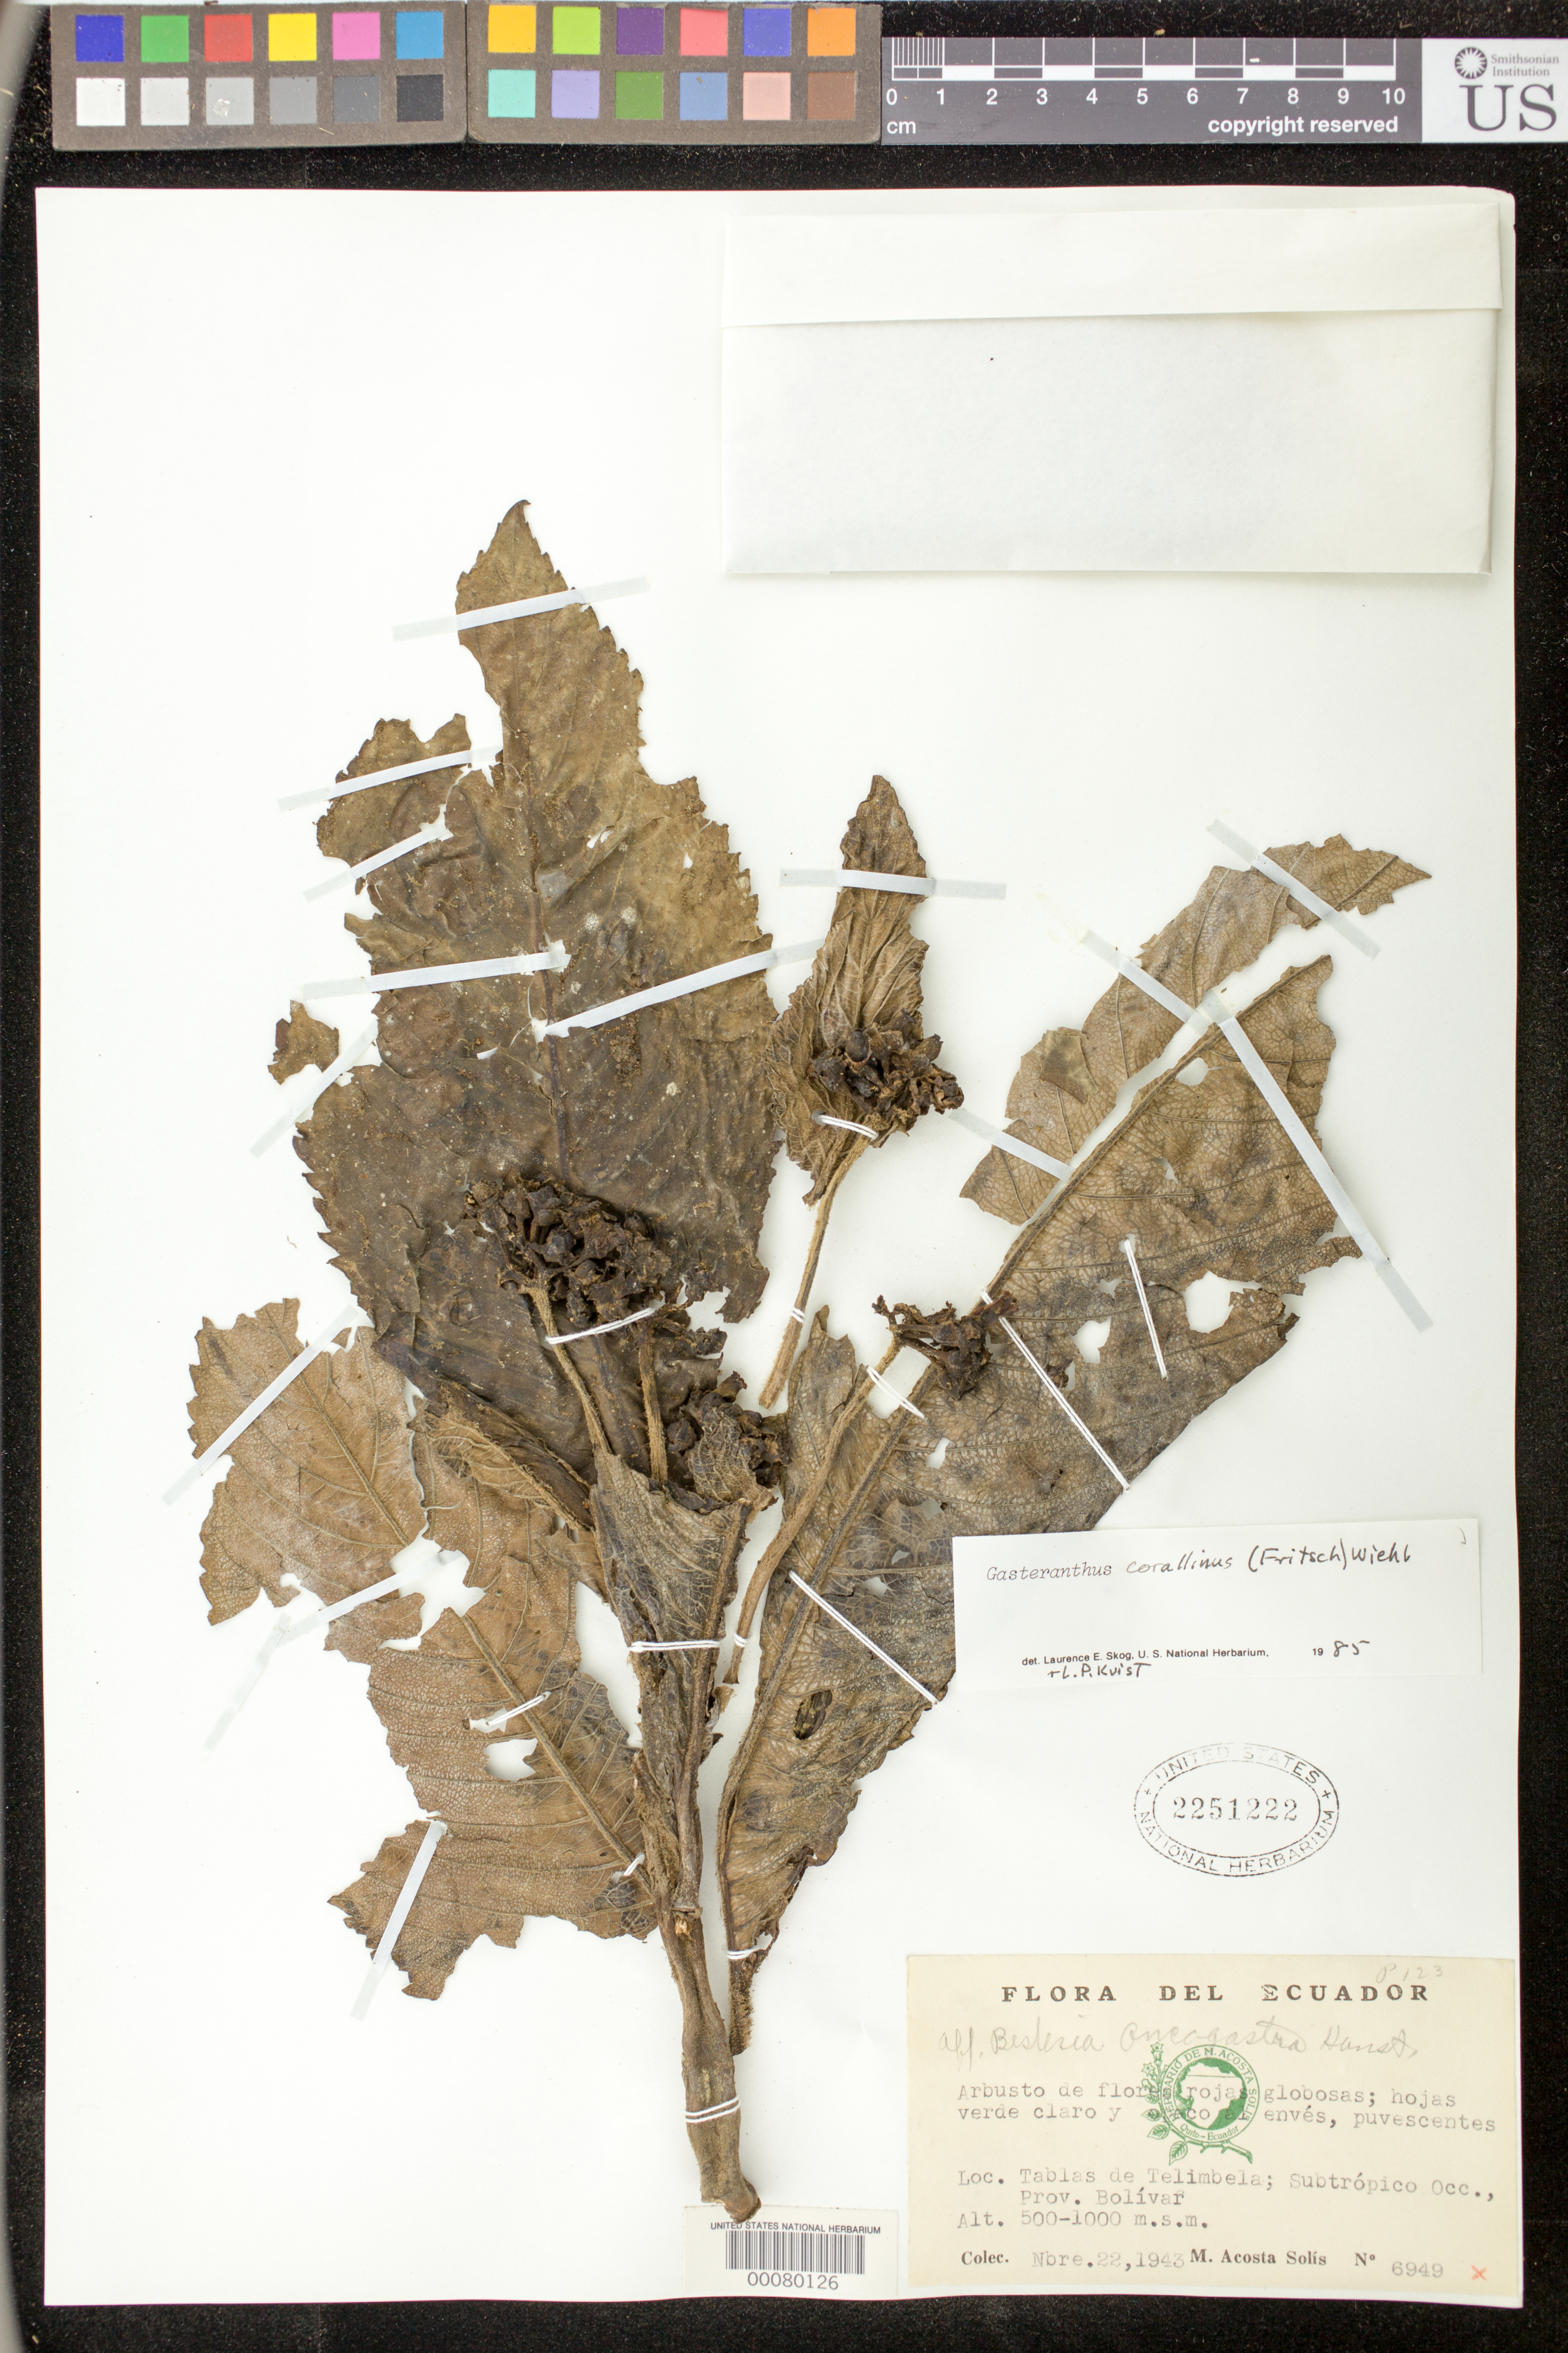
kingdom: Plantae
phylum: Tracheophyta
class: Magnoliopsida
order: Lamiales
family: Gesneriaceae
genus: Gasteranthus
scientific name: Gasteranthus corallinus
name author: (Fritsch) Wiehler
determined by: Skog, Laurence E.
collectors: M. Acosta Solis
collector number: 6949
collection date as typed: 22 Nov 1943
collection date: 1943-11-22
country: Ecuador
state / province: Bolivar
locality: Tablas de Telimbela, subtrópico Occ.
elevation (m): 500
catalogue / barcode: US 2251222